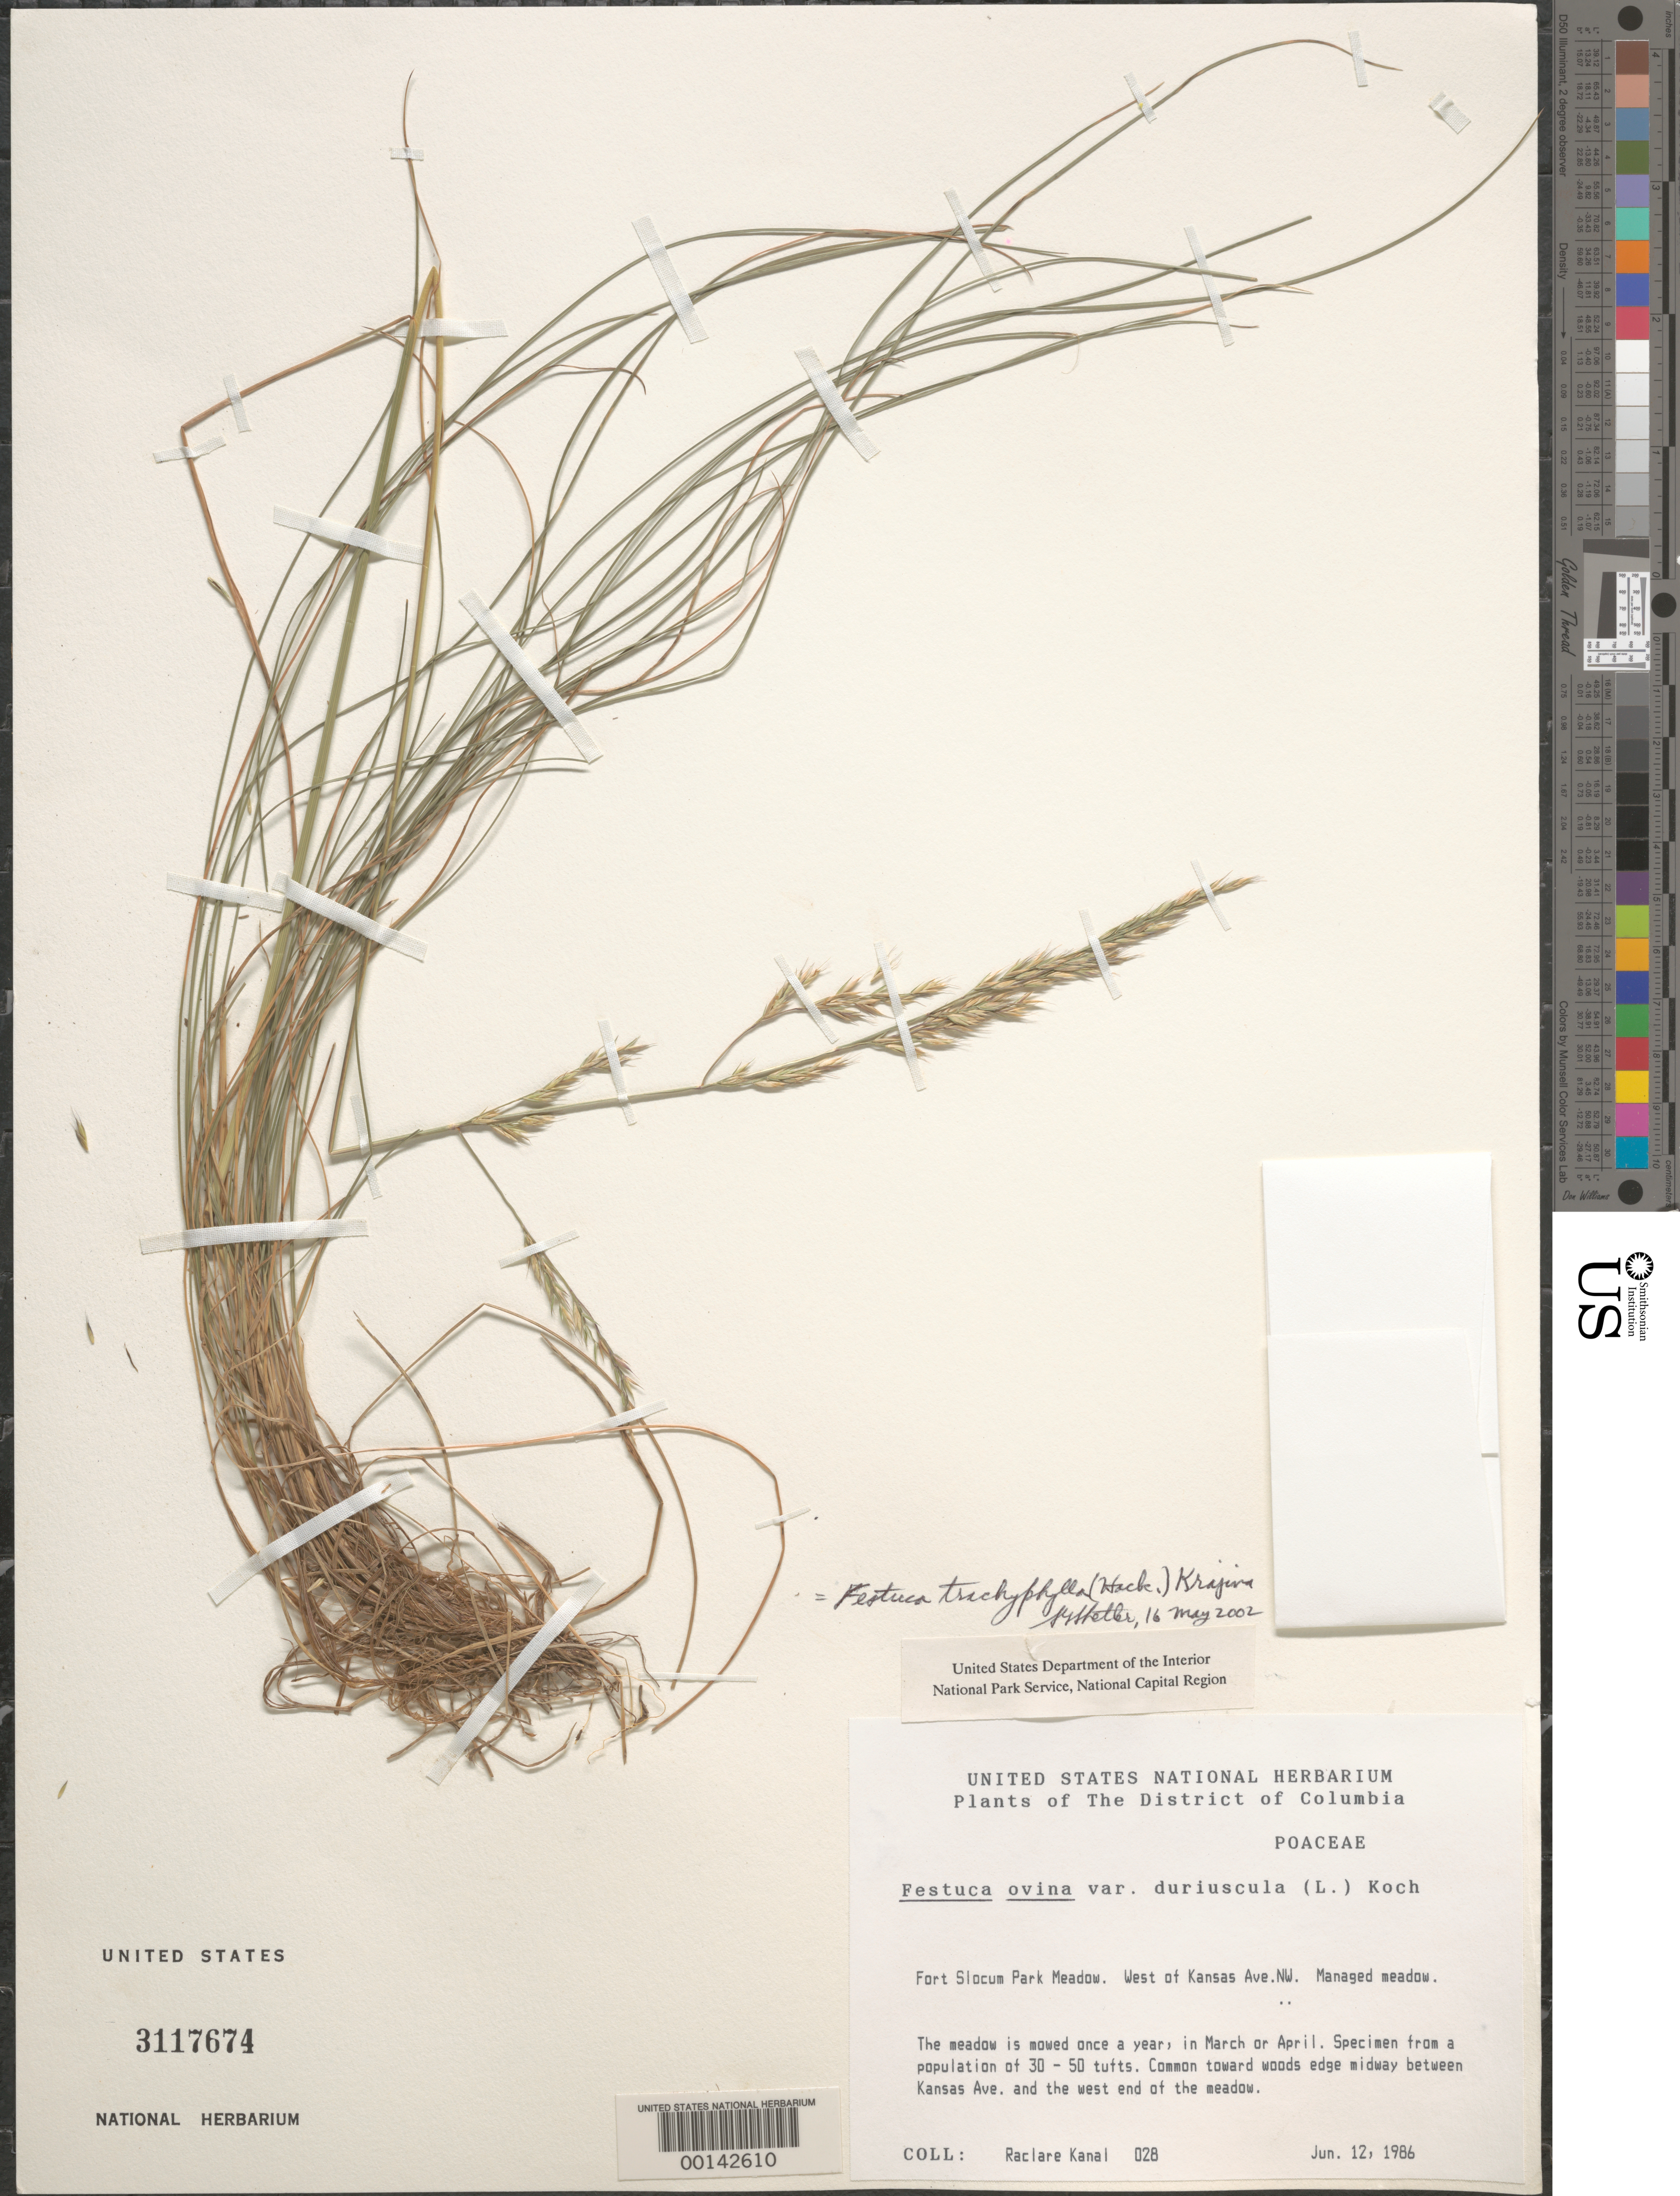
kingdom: Plantae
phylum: Tracheophyta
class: Liliopsida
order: Poales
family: Poaceae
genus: Festuca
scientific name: Festuca trachyphylla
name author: (Hack.) Krajina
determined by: Shetler, Stanwyn G., (US), NMNH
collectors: R. Kanal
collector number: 028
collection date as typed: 12 Jun 1986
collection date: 1986-06-12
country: United States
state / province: District of Columbia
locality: Fort Slocum Park meadow, west of Kansas Ave. NW.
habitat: Managed meadow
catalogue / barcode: US 3117674